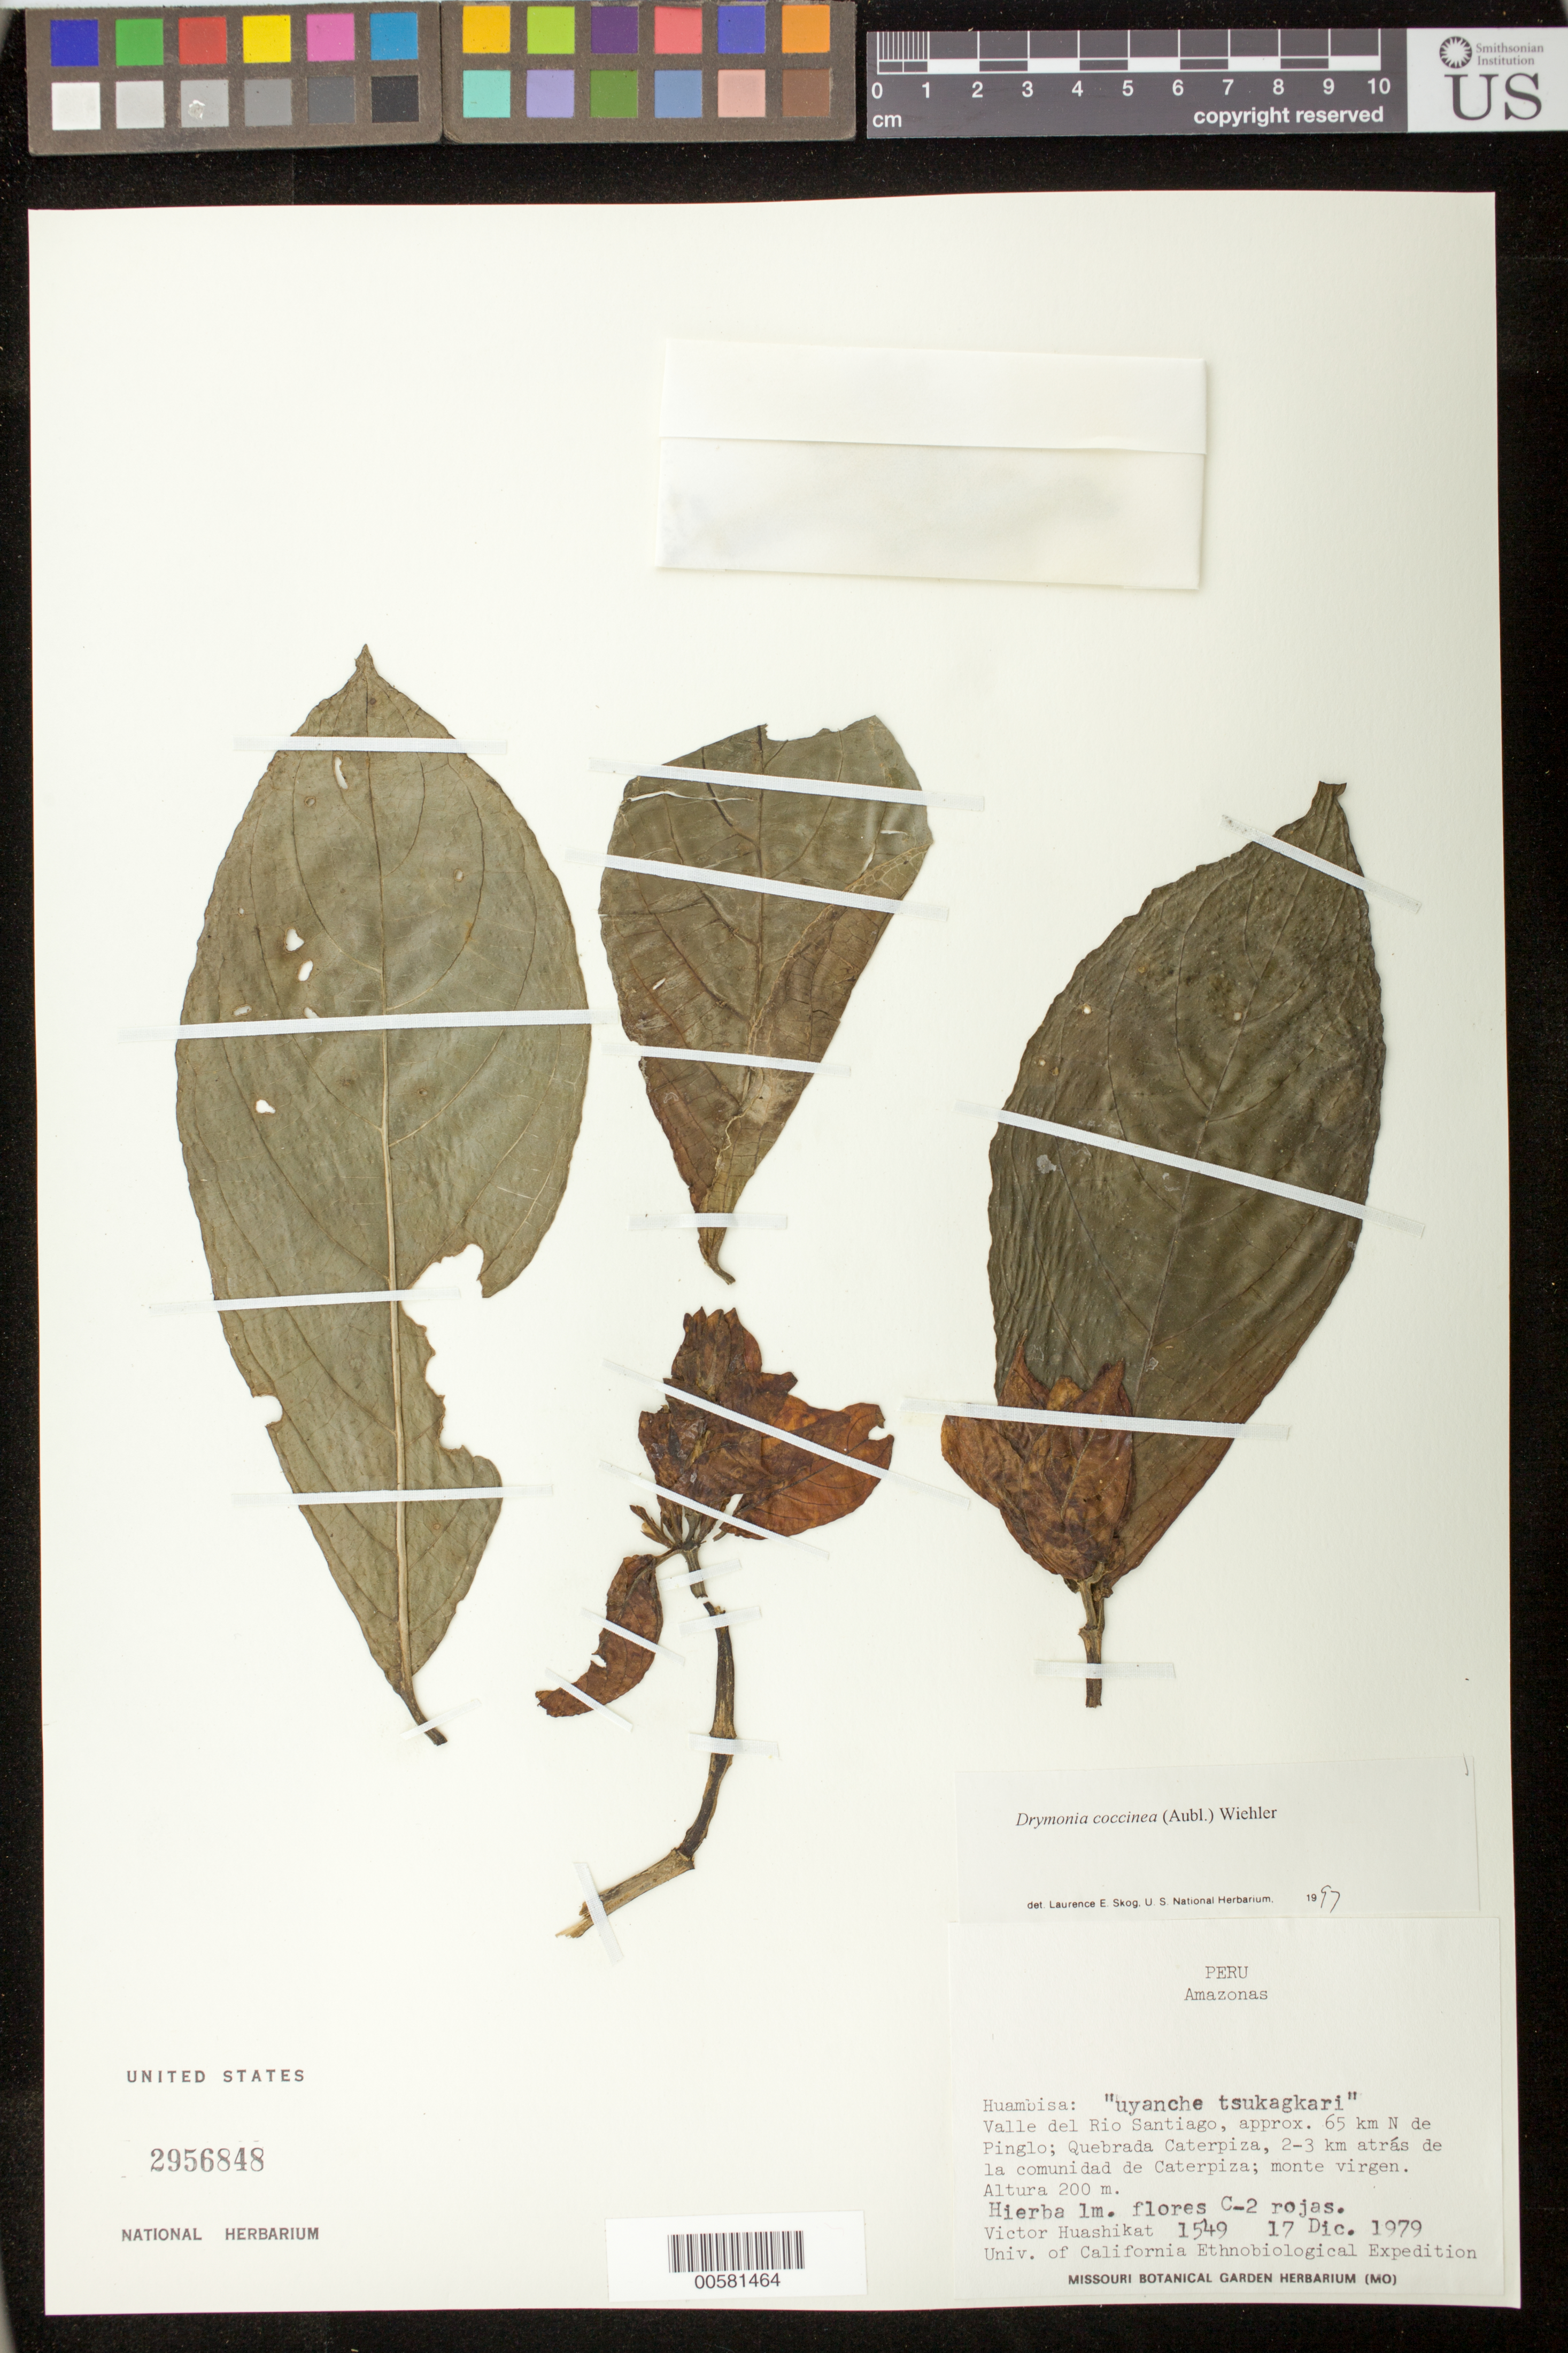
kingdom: Plantae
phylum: Tracheophyta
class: Magnoliopsida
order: Lamiales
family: Gesneriaceae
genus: Drymonia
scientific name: Drymonia coccinea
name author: (Aubl.) Wiehler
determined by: Skog, Laurence E.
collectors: V. Huashikat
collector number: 1549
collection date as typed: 17 Dec 1979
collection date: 1979-12-17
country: Peru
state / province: Amazonas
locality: Valle del Rio Santiago, approx. 65 km N de Pinglo; Quebrada Caterpiza, 2-3 km atrás de la comunidad de Caterpiza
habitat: Monte virgen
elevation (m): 200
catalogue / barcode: US 2956848